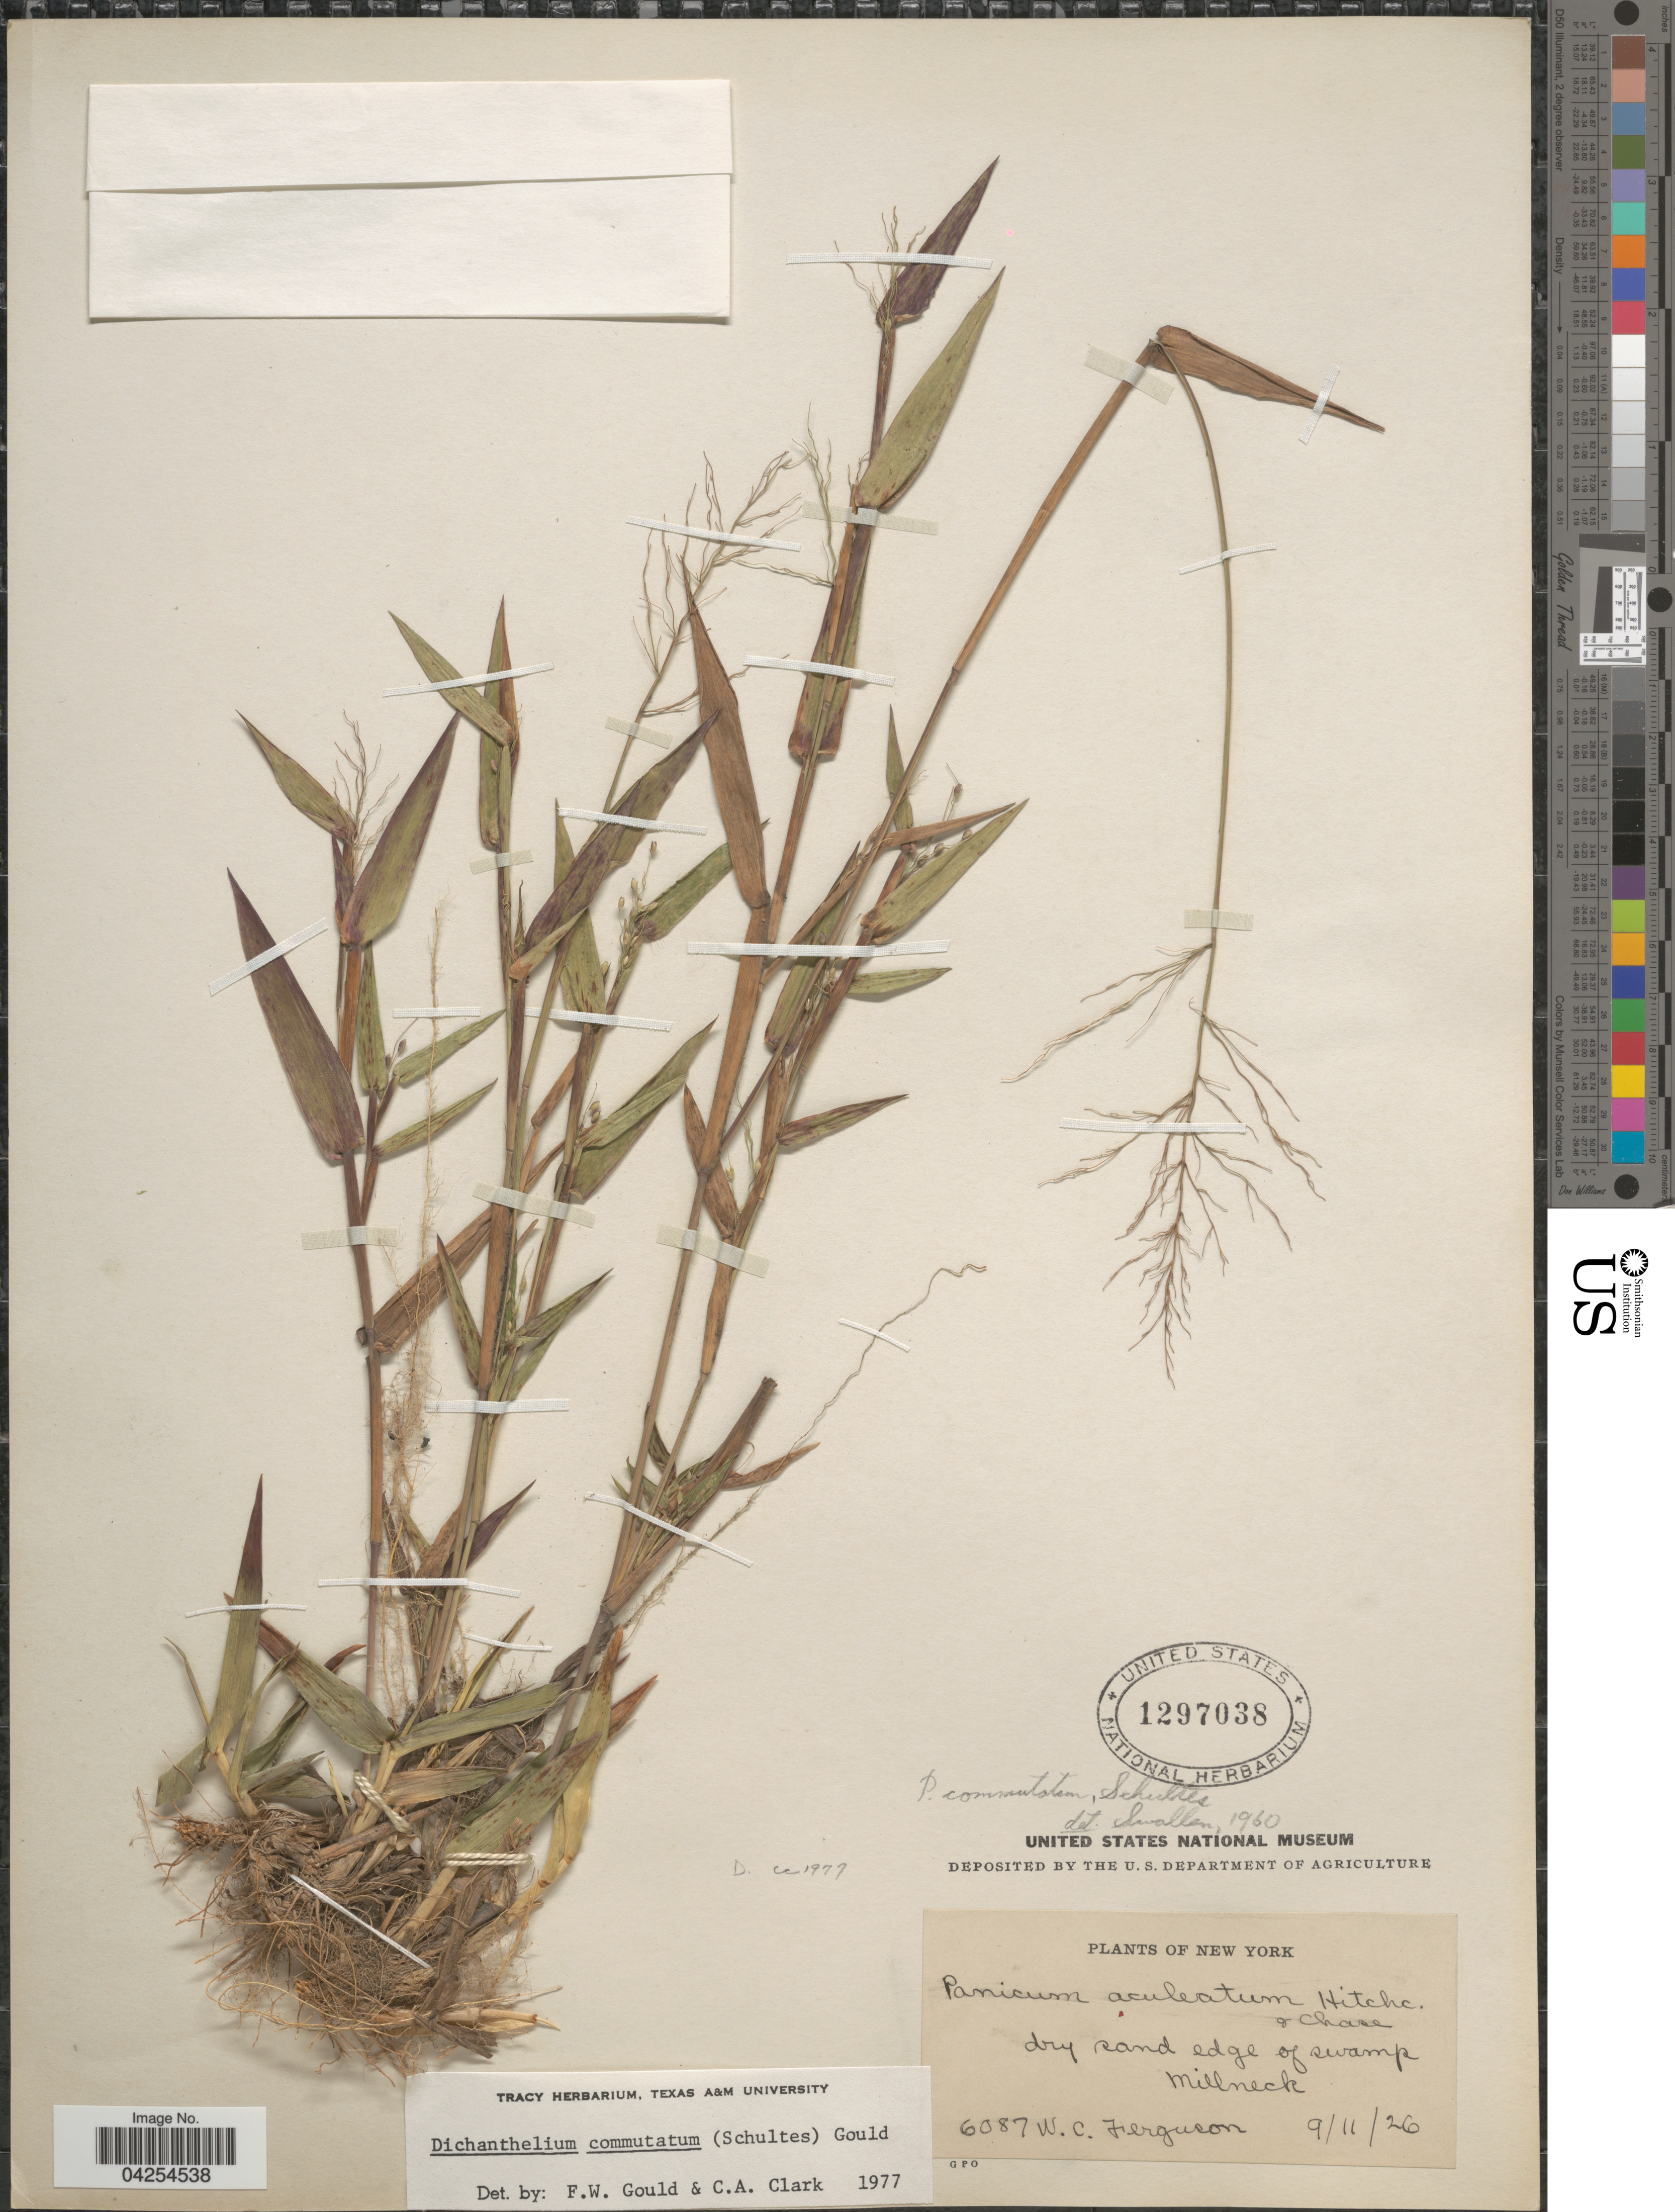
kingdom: Plantae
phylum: Tracheophyta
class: Liliopsida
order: Poales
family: Poaceae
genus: Dichanthelium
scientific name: Dichanthelium commutatum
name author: (Schult.) Gould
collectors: W. Ferguson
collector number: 6087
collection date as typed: Transcribed d/m/y: 11/9/26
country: United States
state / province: New York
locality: Dry sand edge of swamp Millneck.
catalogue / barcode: US 1297038